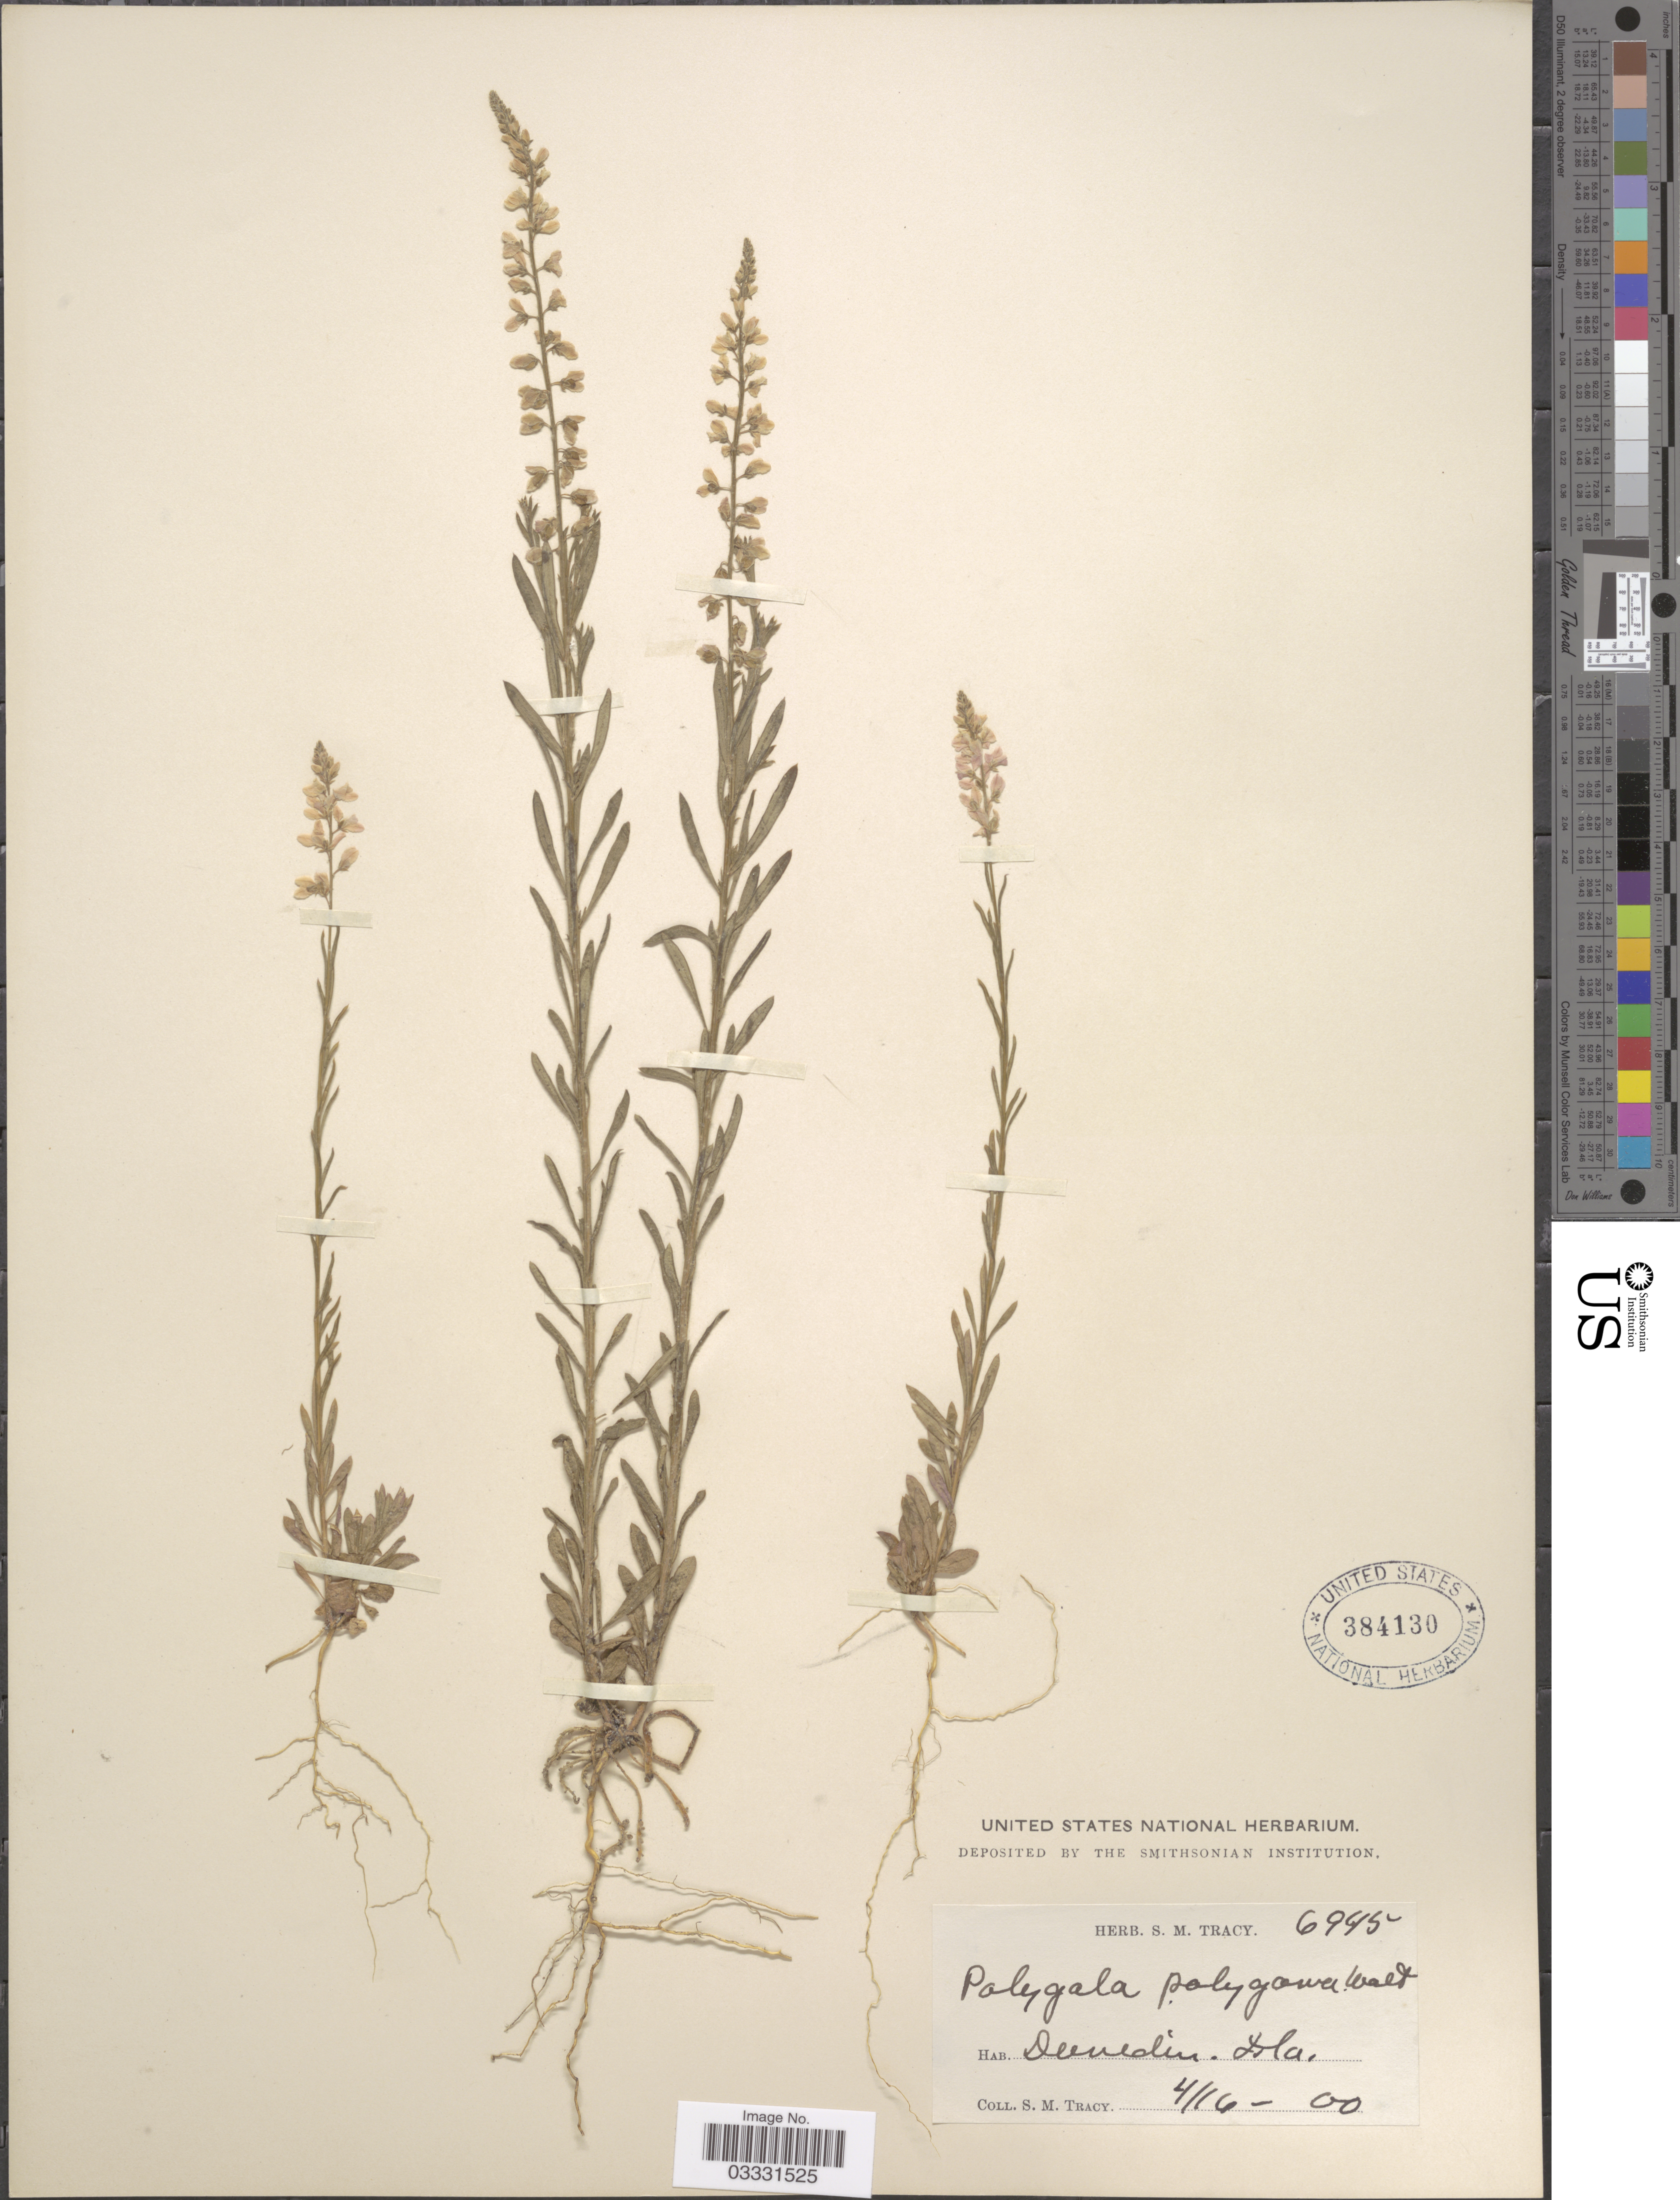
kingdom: Plantae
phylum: Tracheophyta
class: Magnoliopsida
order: Fabales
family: Polygalaceae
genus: Polygala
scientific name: Polygala polygama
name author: Walter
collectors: S. M. Tracy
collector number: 6945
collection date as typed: Transcribed d/m/y: 16/4/0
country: United States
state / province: Florida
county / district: Pinellas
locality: Dunedin.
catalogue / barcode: US 348130